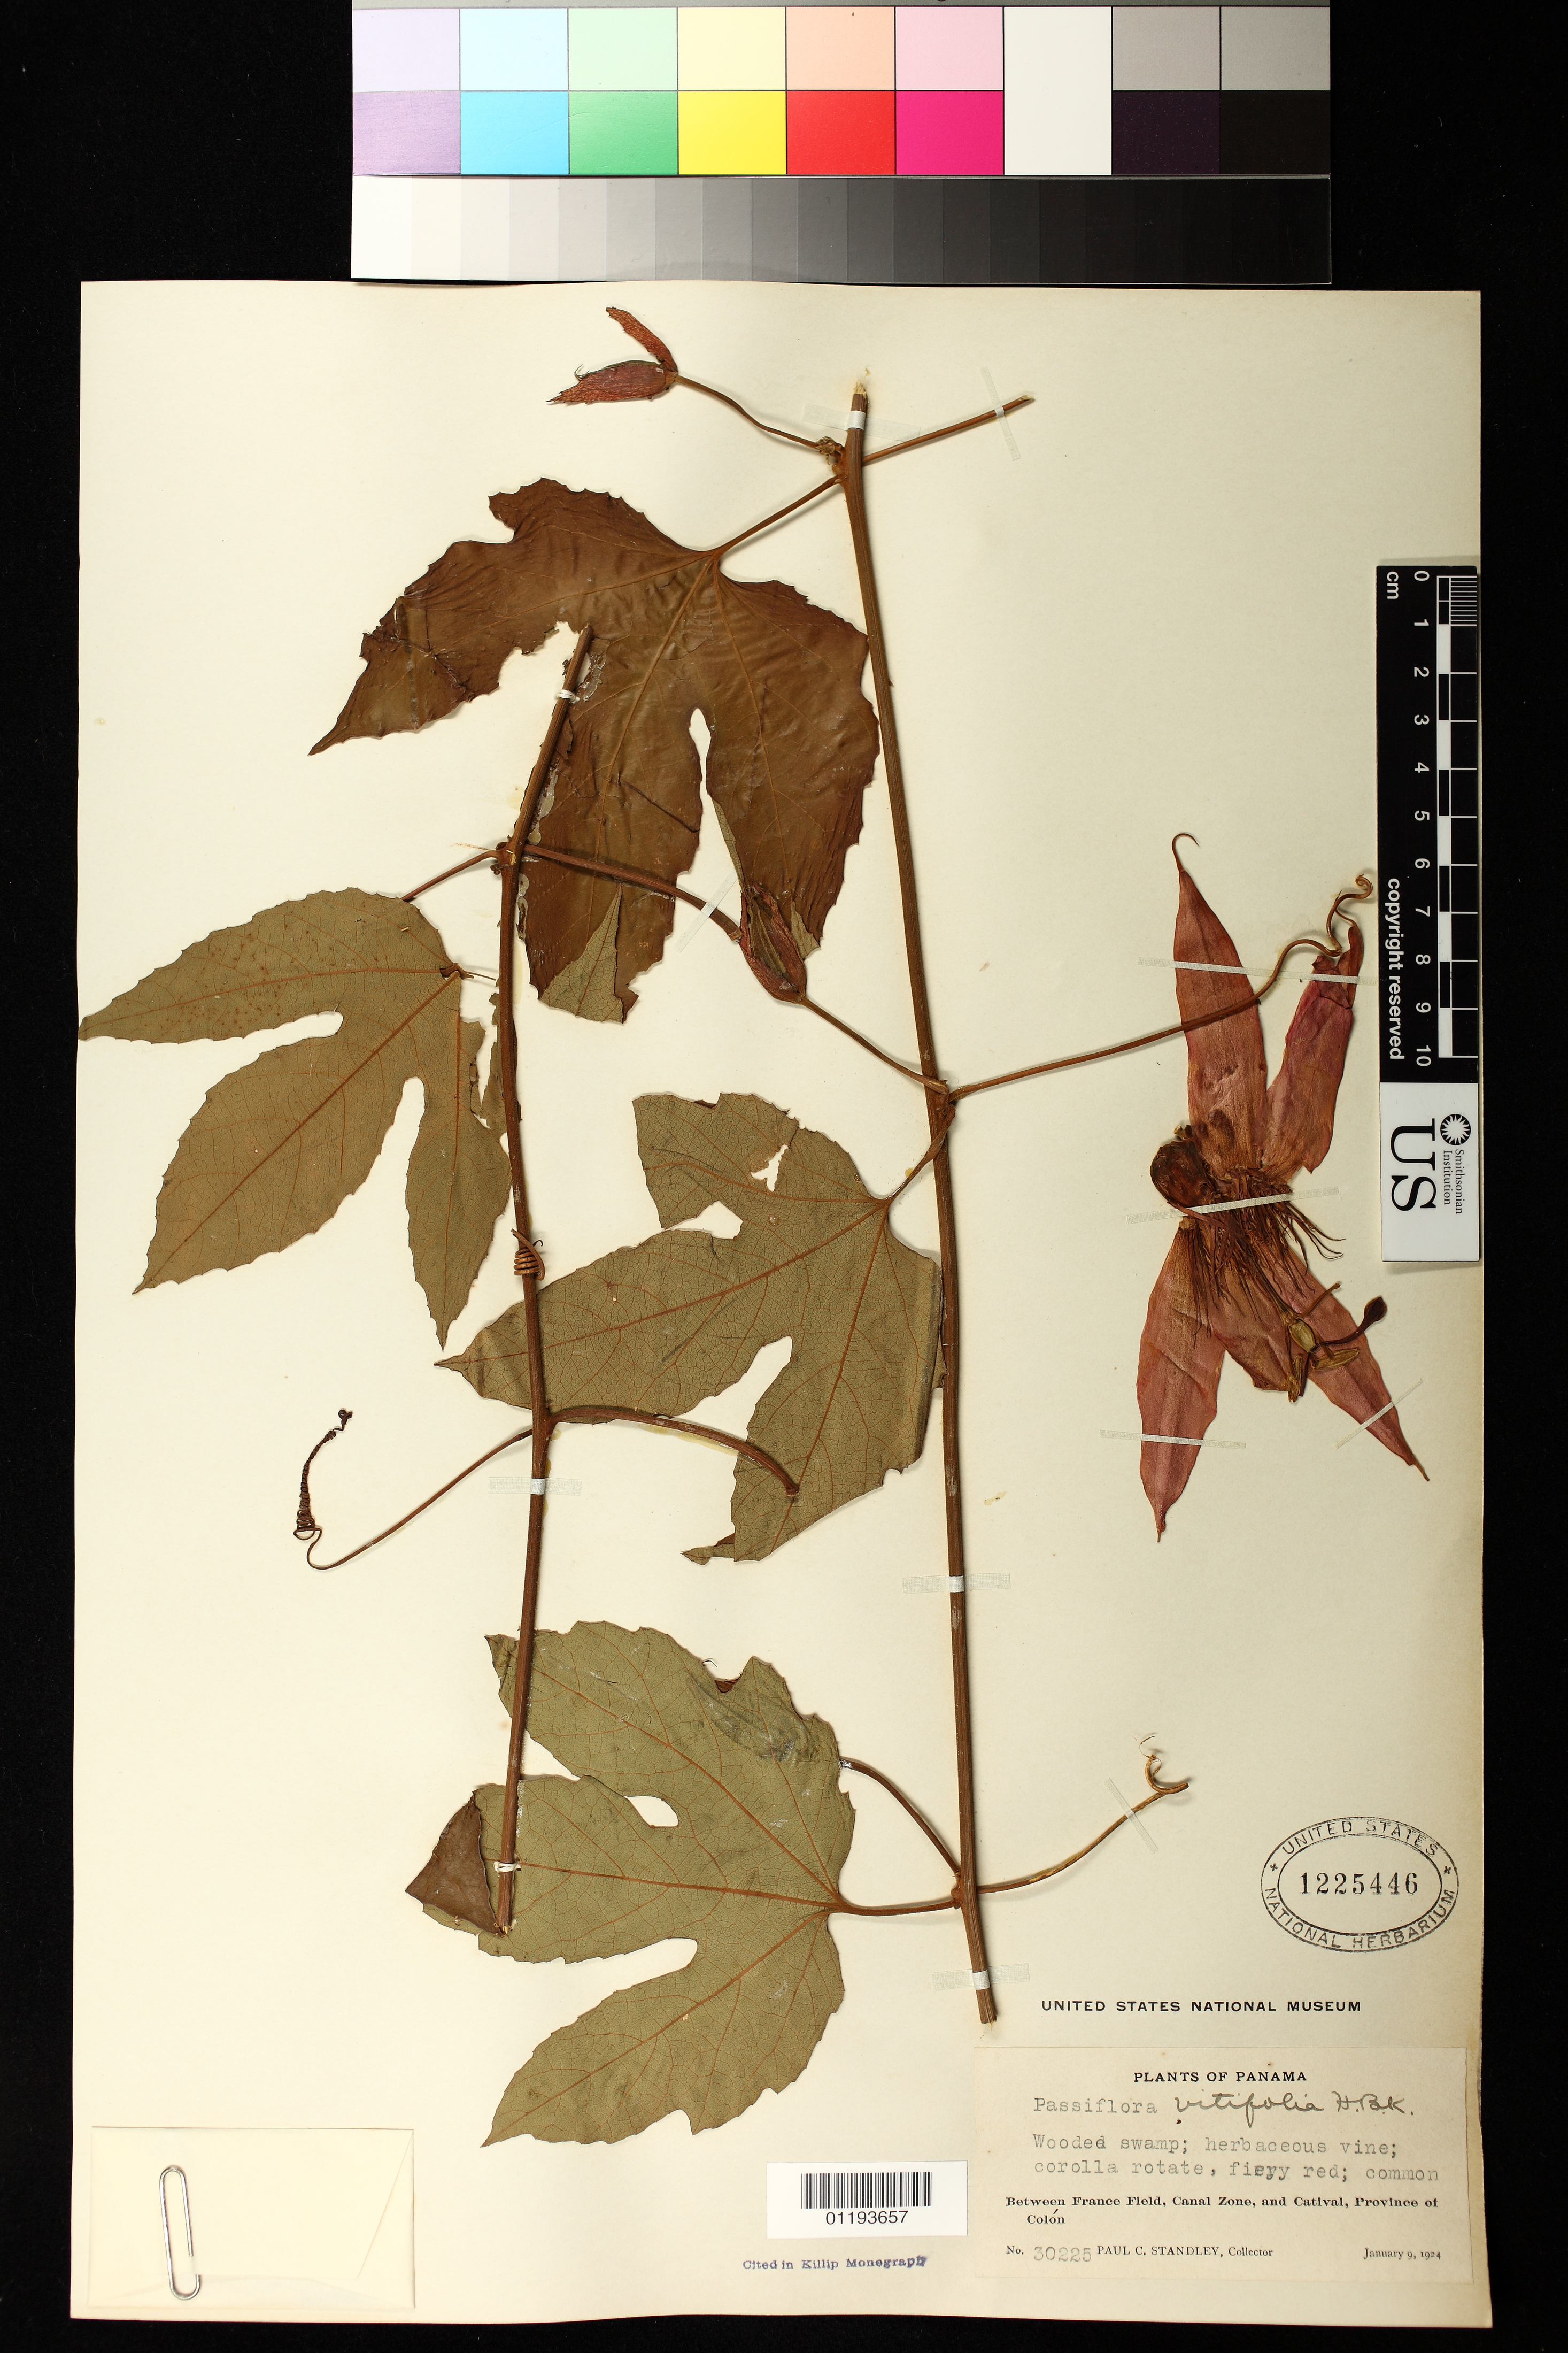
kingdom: Plantae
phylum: Tracheophyta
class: Magnoliopsida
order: Malpighiales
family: Passifloraceae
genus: Passiflora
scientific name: Passiflora vitifolia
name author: Kunth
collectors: P. C. Standley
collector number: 30225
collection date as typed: Jan 9 1924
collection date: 1924-01-09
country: Panama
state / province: Colón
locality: Between France Field, Canal Zone and Catival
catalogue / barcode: US 1225446